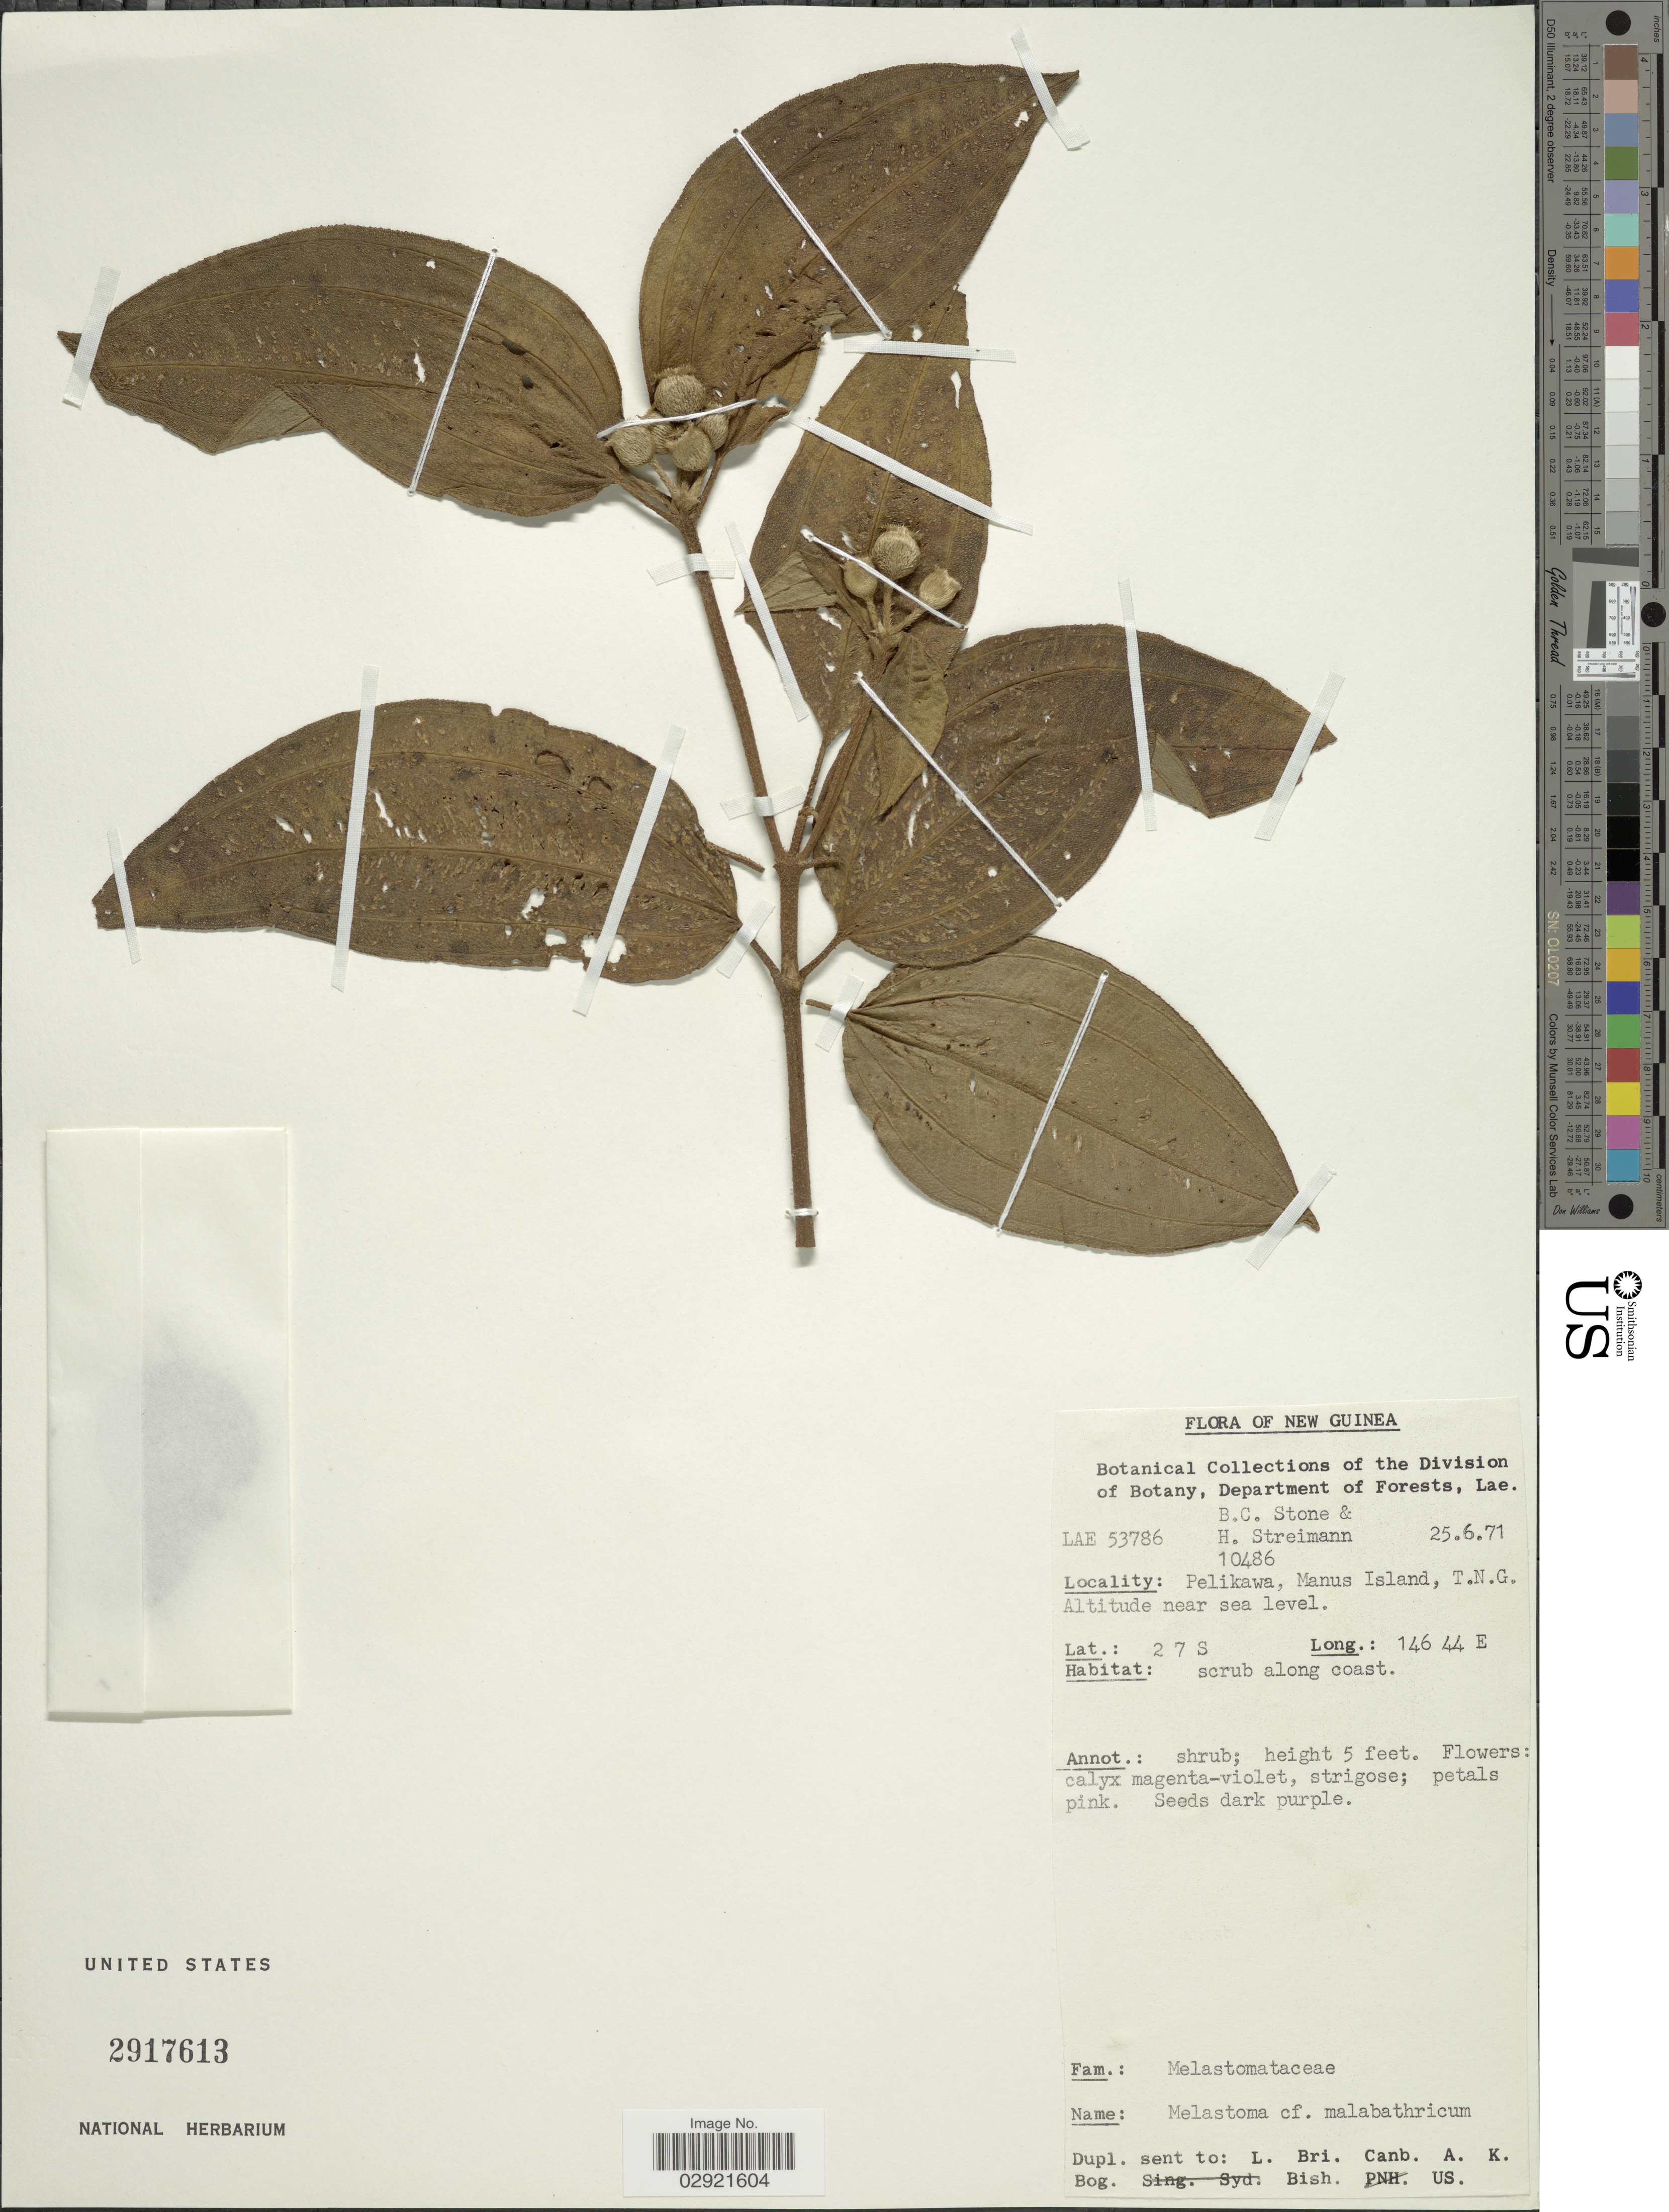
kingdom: Plantae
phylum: Tracheophyta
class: Magnoliopsida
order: Myrtales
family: Melastomataceae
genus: Melastoma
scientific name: Melastoma malabathricum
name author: L.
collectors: B. C. Stone & H. Streimann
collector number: LAE53786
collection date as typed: Transcribed d/m/y: 25/6/71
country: Papua New Guinea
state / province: Manus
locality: New Guinea. Pelikawa, Manus Island, T.N.G.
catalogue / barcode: US 2917613